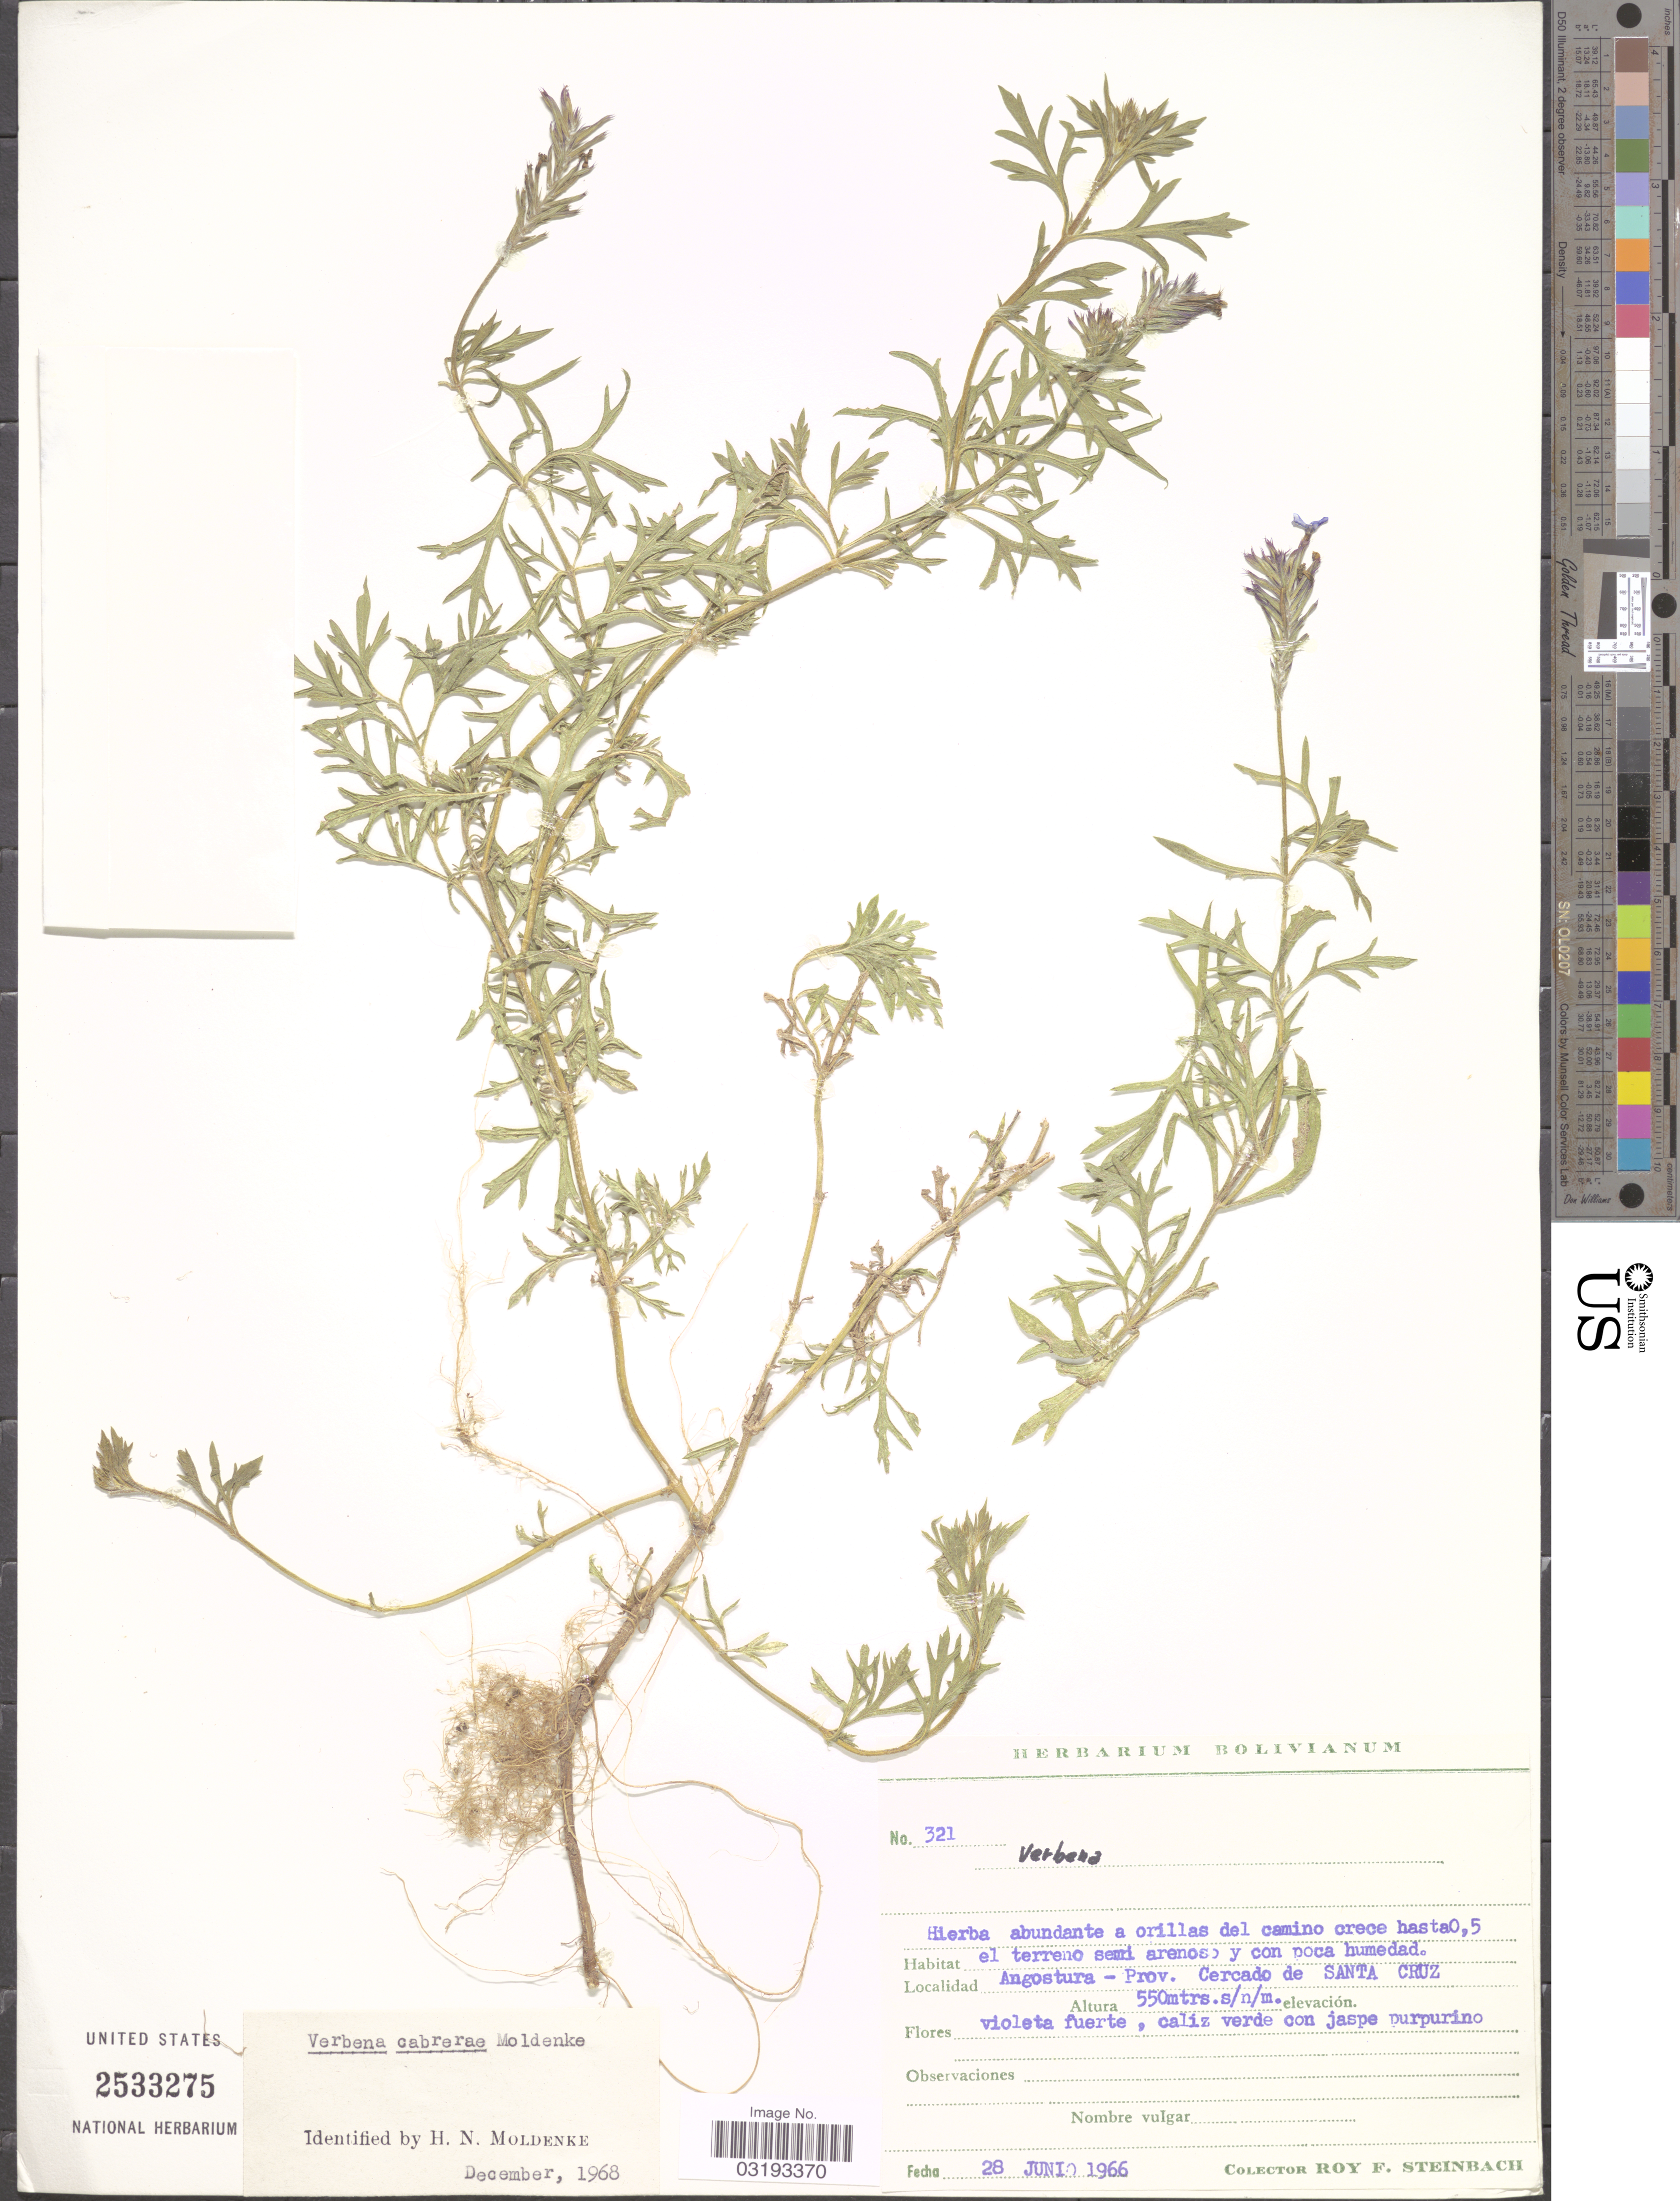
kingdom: Plantae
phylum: Tracheophyta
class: Magnoliopsida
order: Lamiales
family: Verbenaceae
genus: Verbena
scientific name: Verbena cabrerae Moldenke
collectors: R. F. Steinbach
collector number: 321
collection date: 1966-06-28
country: Bolivia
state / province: Santa Cruz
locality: Angostura- Prov. Cercado de Santa Cruz.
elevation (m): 550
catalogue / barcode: US 2533275